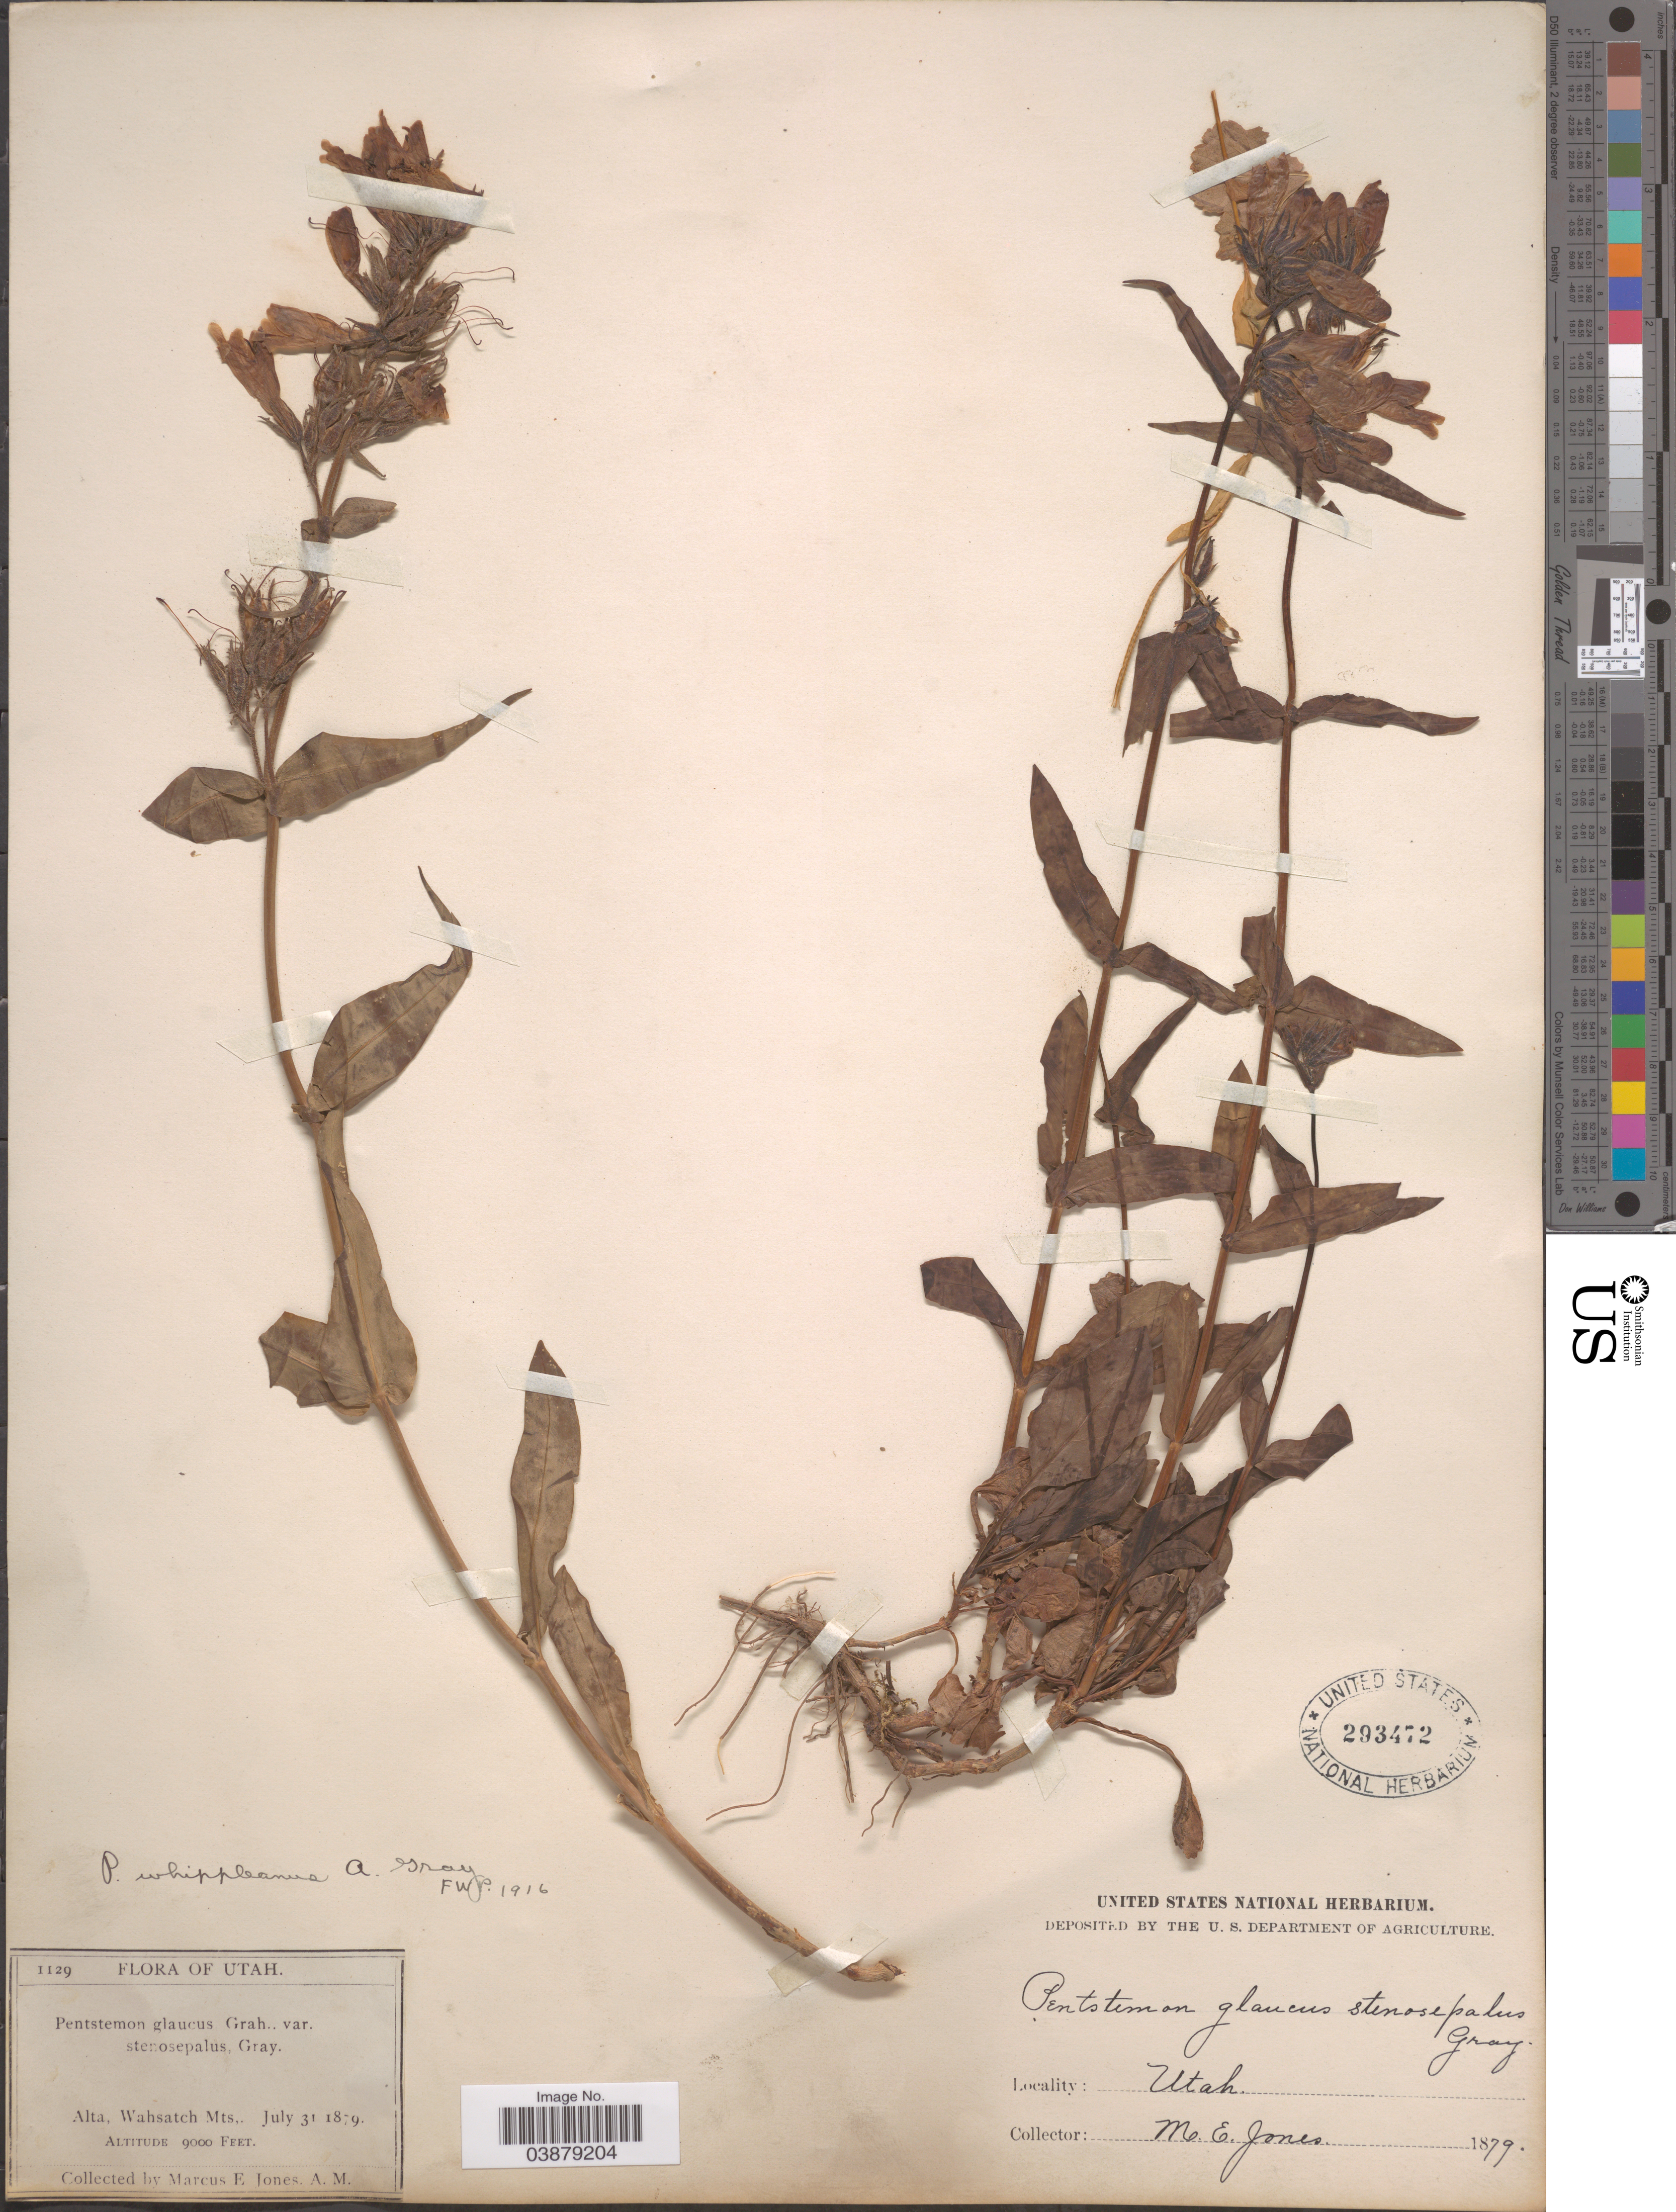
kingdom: Plantae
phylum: Tracheophyta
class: Magnoliopsida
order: Lamiales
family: Plantaginaceae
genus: Penstemon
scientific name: Penstemon whippleanus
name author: A. Gray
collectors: M. E. Jones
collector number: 1129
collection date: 1879-07-31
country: United States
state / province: Utah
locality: Alta, Wahsatch Mts.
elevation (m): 2743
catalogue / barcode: US 293472